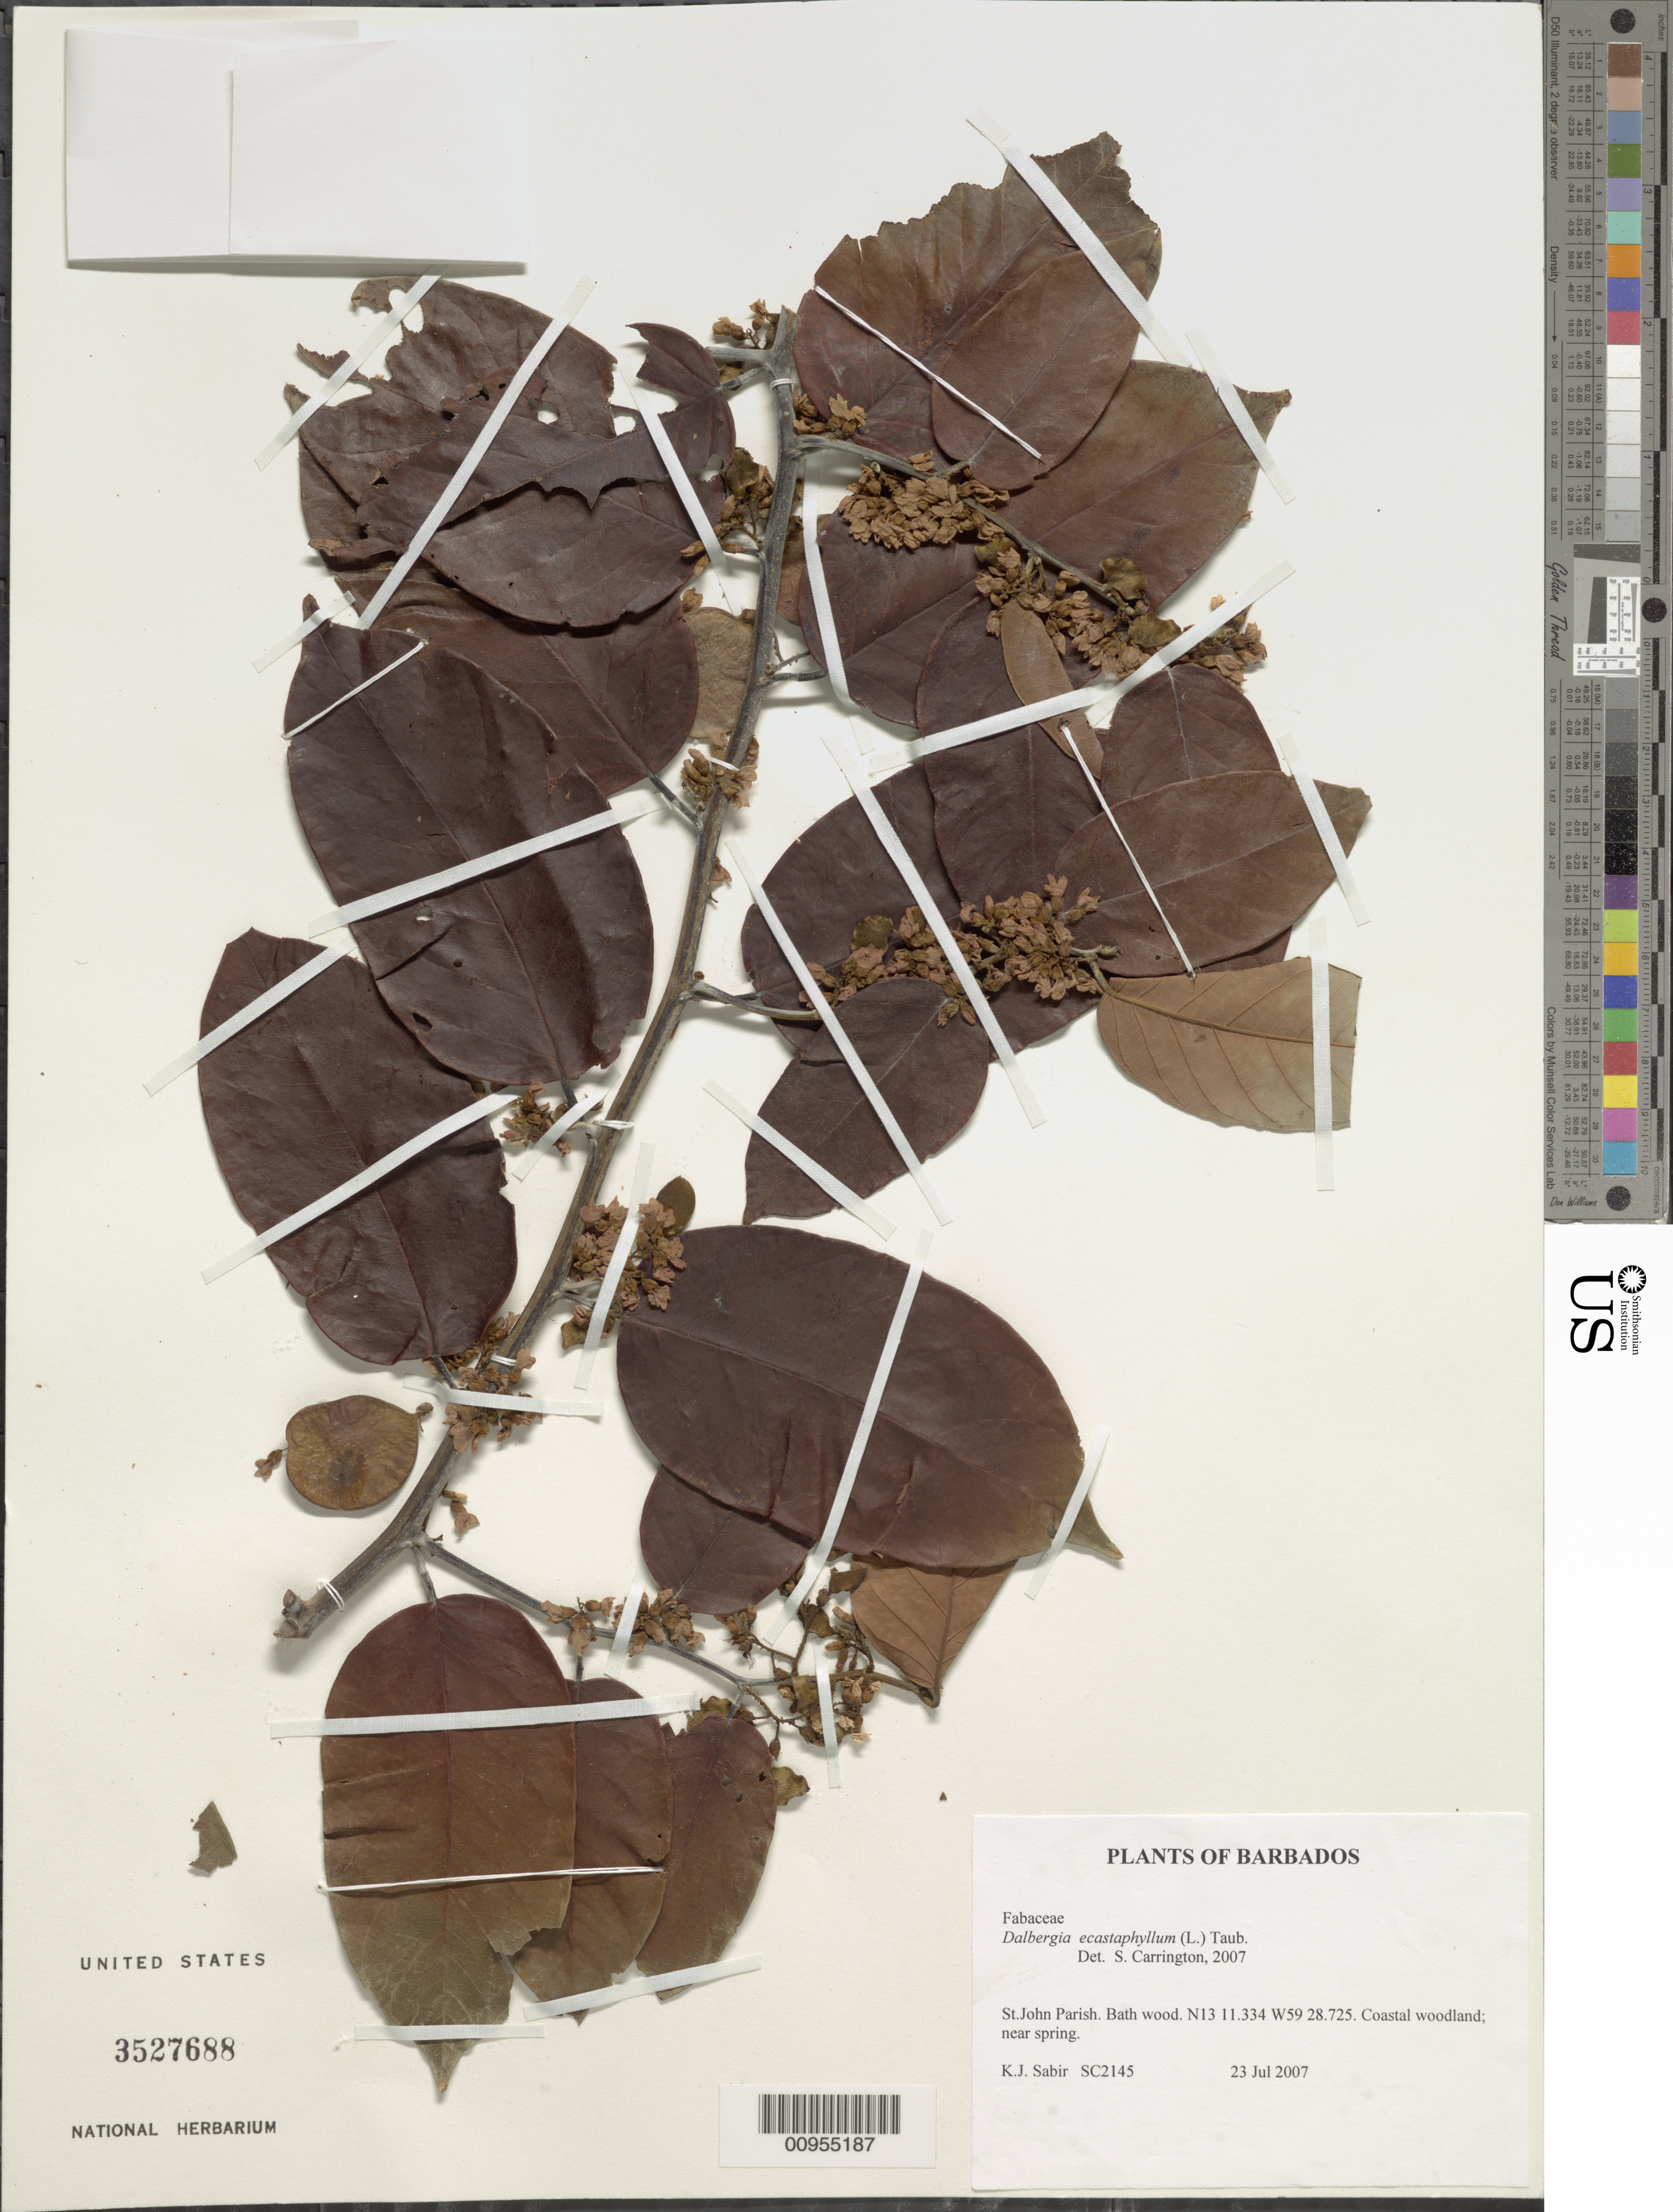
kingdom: Plantae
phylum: Tracheophyta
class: Magnoliopsida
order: Fabales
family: Fabaceae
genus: Dalbergia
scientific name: Dalbergia ecastaphyllum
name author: (L.) Taub.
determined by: Carrington, C. M. S.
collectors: K. Sabir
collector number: SC 2145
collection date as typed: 23 Jul 2007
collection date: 2007-07-23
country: Barbados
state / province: Saint John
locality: Bath wood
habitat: coastal woodland; near spring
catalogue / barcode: US 3527688